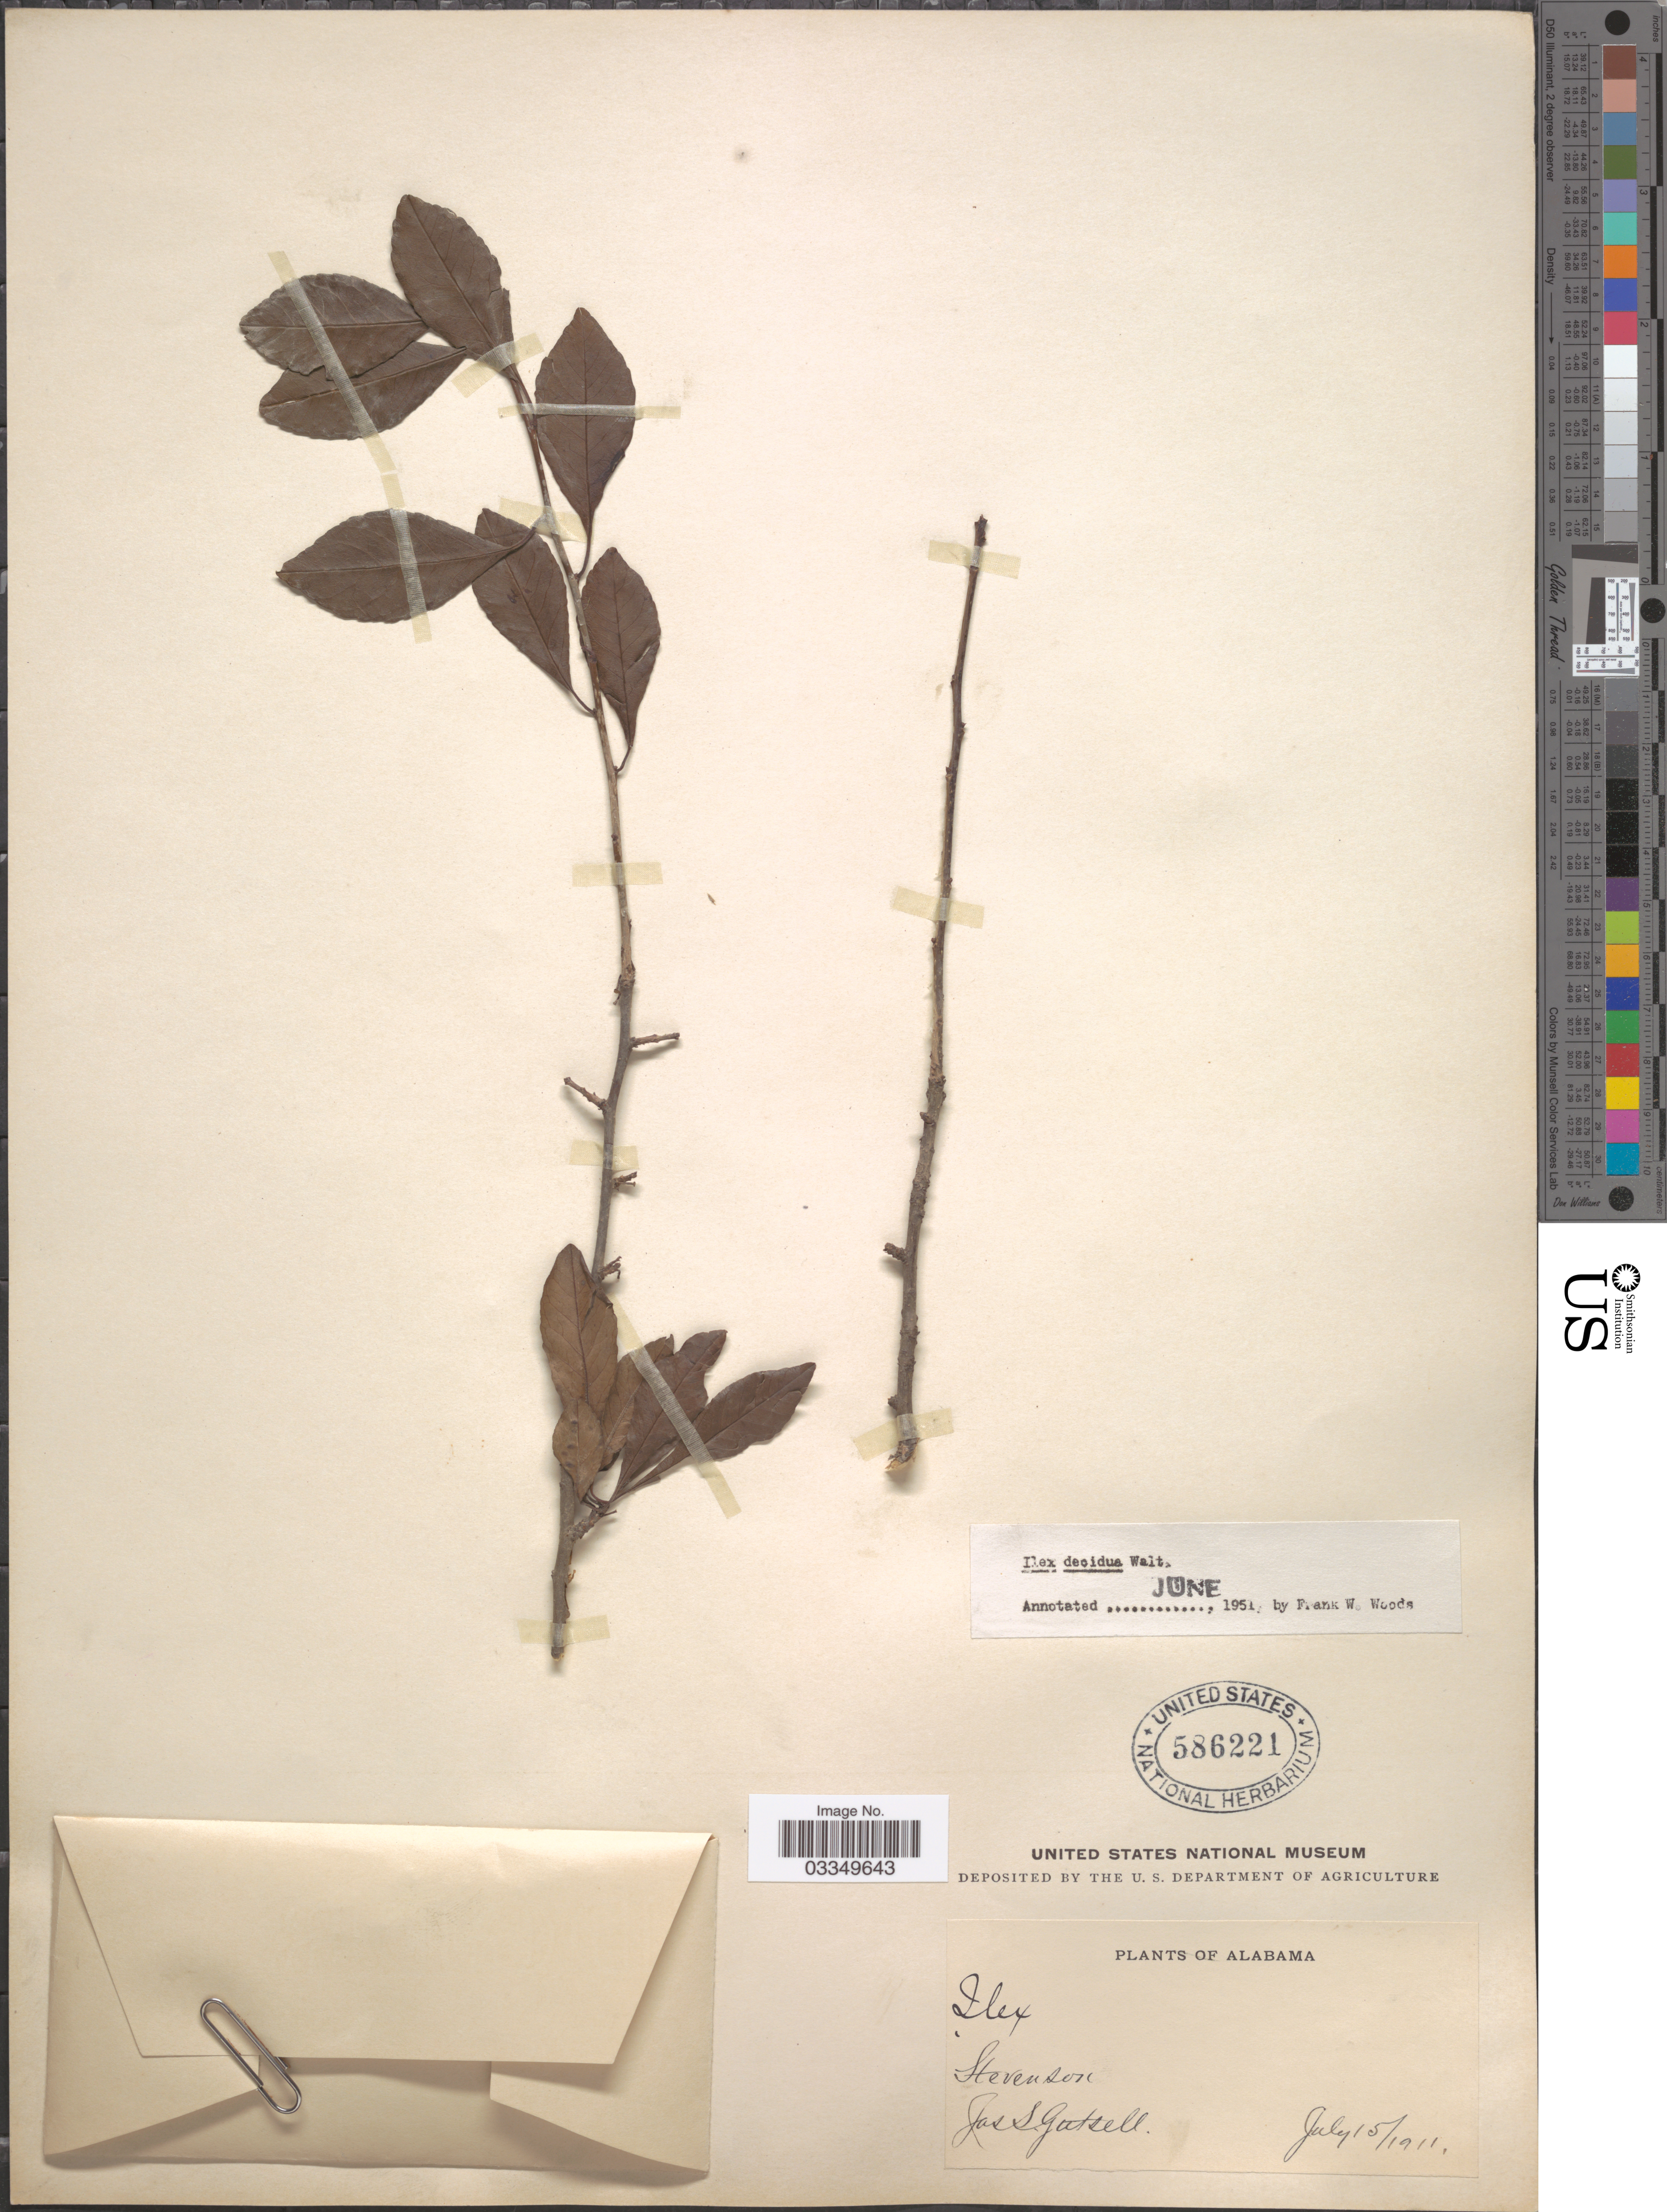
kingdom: Plantae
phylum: Tracheophyta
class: Magnoliopsida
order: Aquifoliales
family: Aquifoliaceae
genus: Ilex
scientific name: Ilex decidua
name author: Walter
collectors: J. Gutsell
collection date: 1911-07-15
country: United States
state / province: Alabama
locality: Stevenson.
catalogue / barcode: US 586221